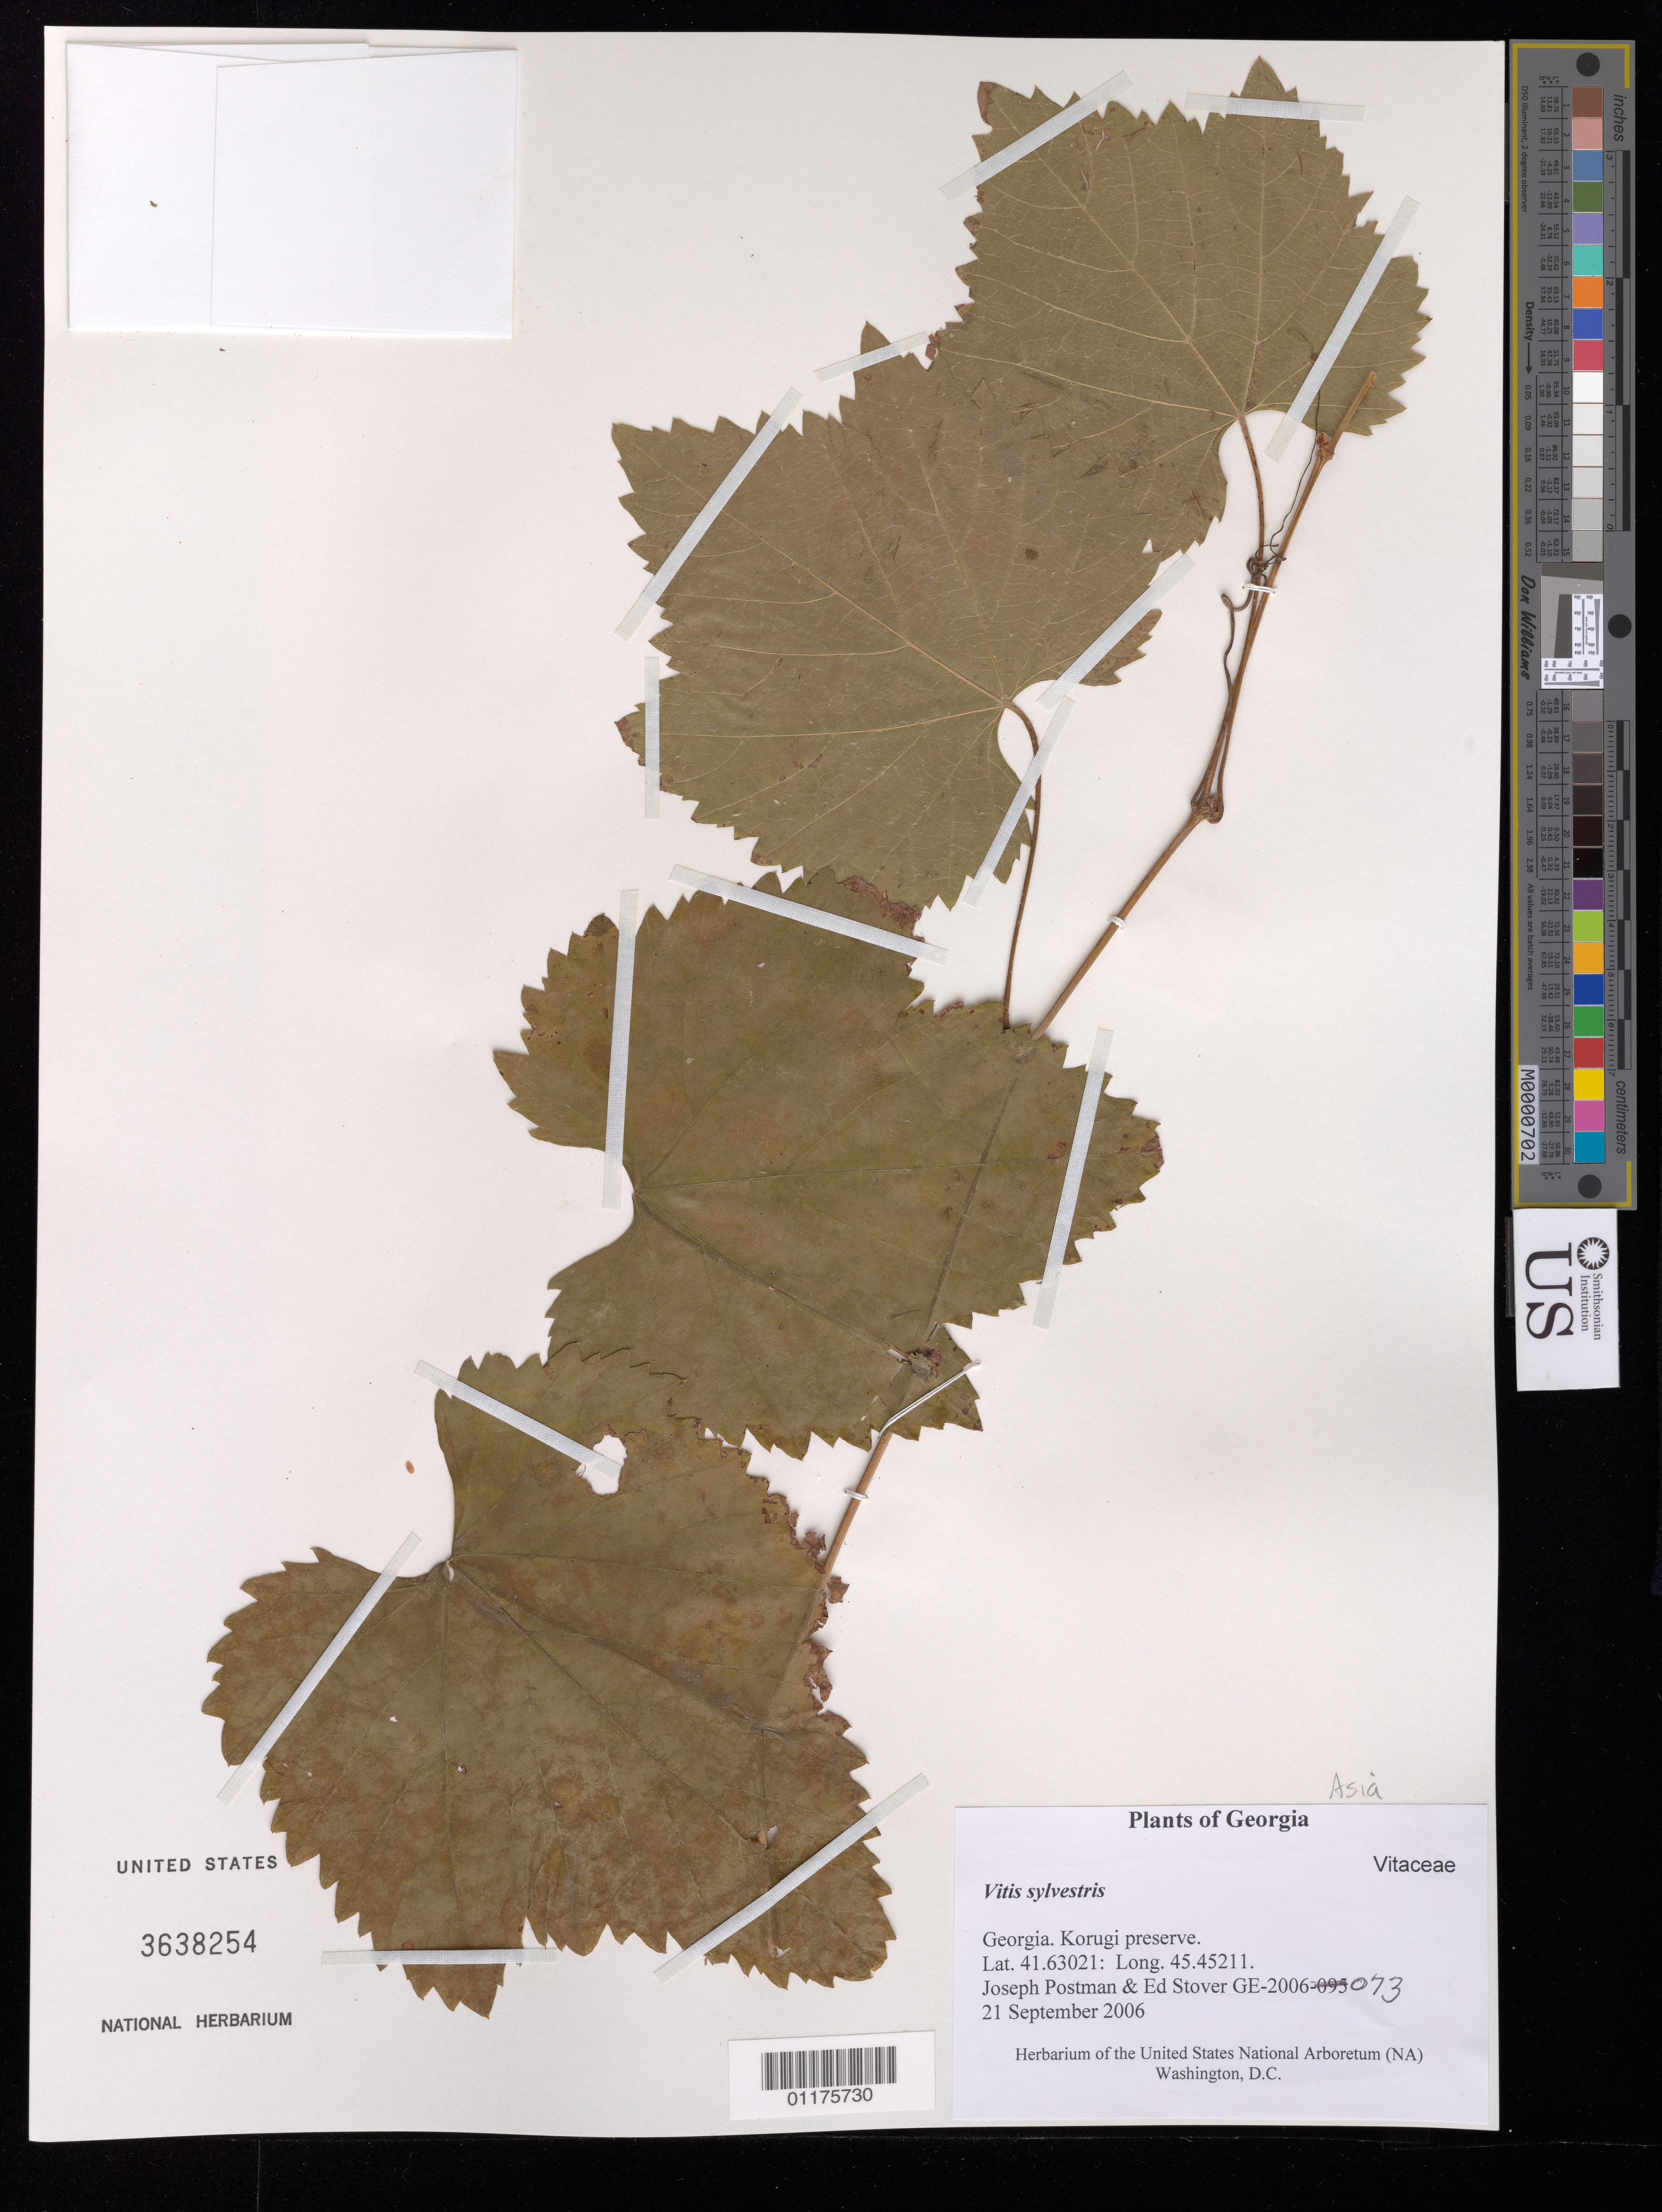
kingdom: Plantae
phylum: Tracheophyta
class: Magnoliopsida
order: Vitales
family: Vitaceae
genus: Vitis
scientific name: Vitis sylvestris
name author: W. Bartram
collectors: J. Postman & Ed Stover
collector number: GE-2006-073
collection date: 2006-09-21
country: Georgia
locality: Korugi preserve.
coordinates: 41.63021, 45.45211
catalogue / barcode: US 3638254